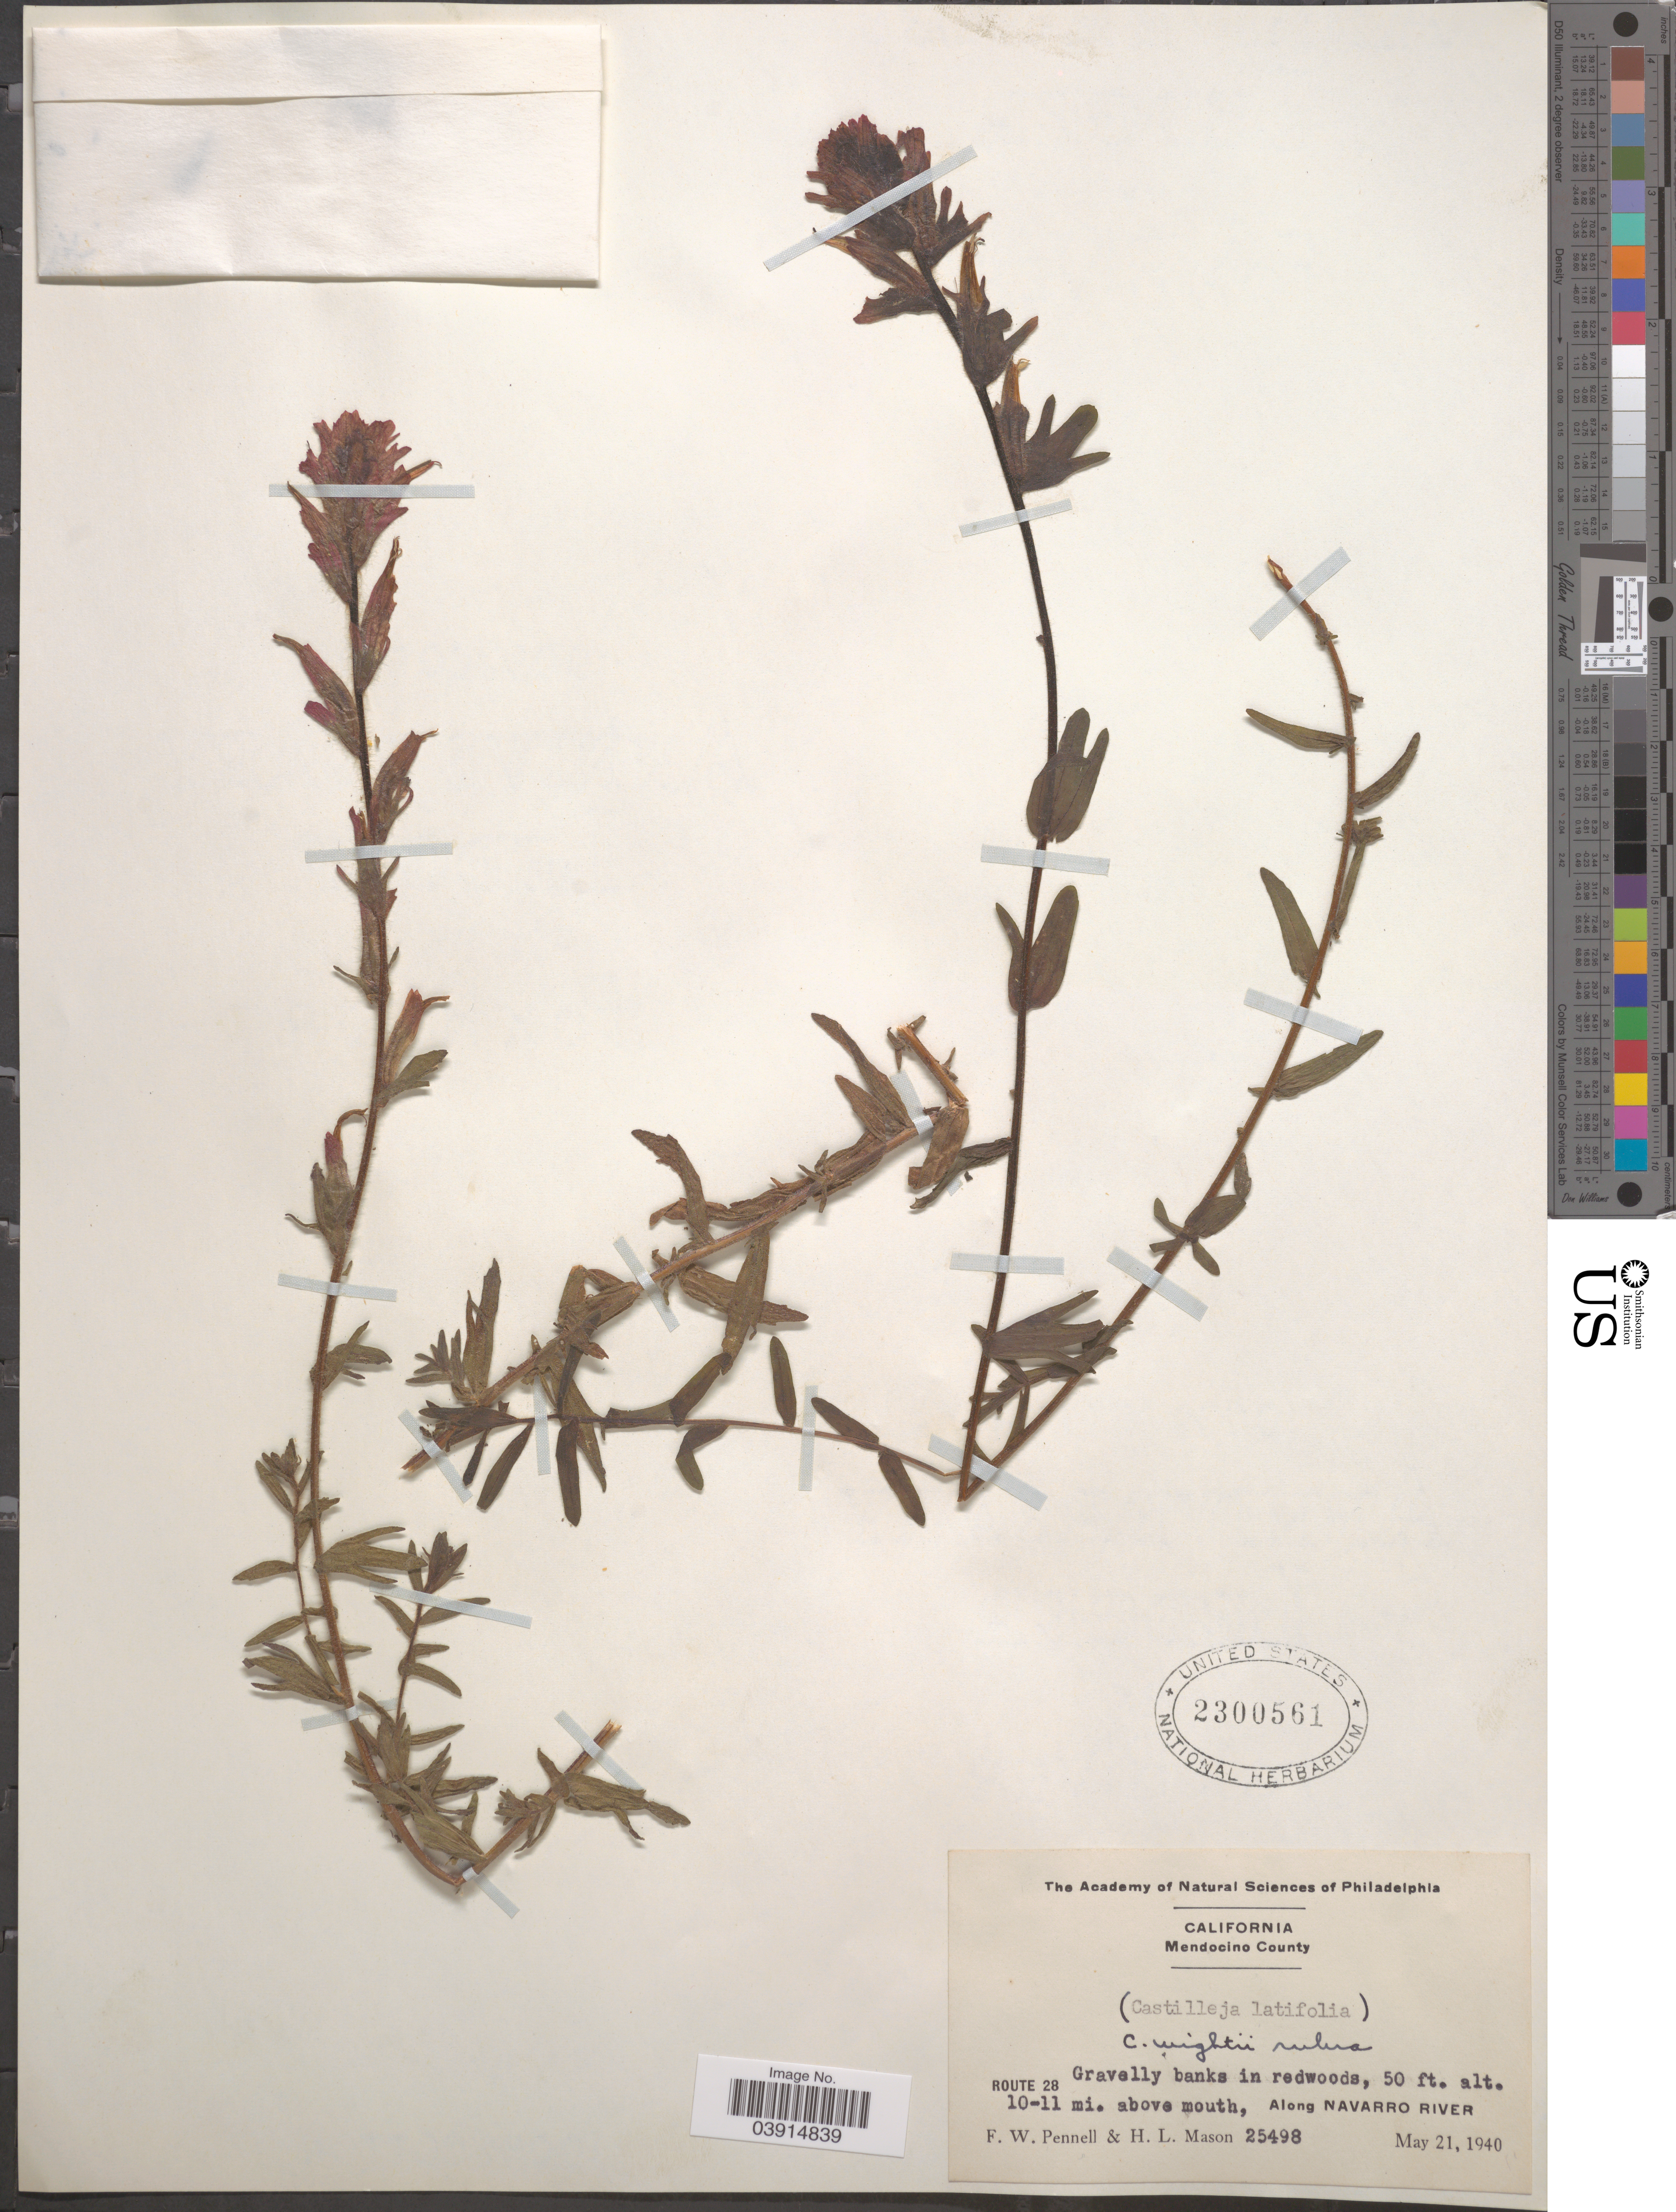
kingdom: Plantae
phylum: Tracheophyta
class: Magnoliopsida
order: Lamiales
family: Orobanchaceae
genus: Castilleja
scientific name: Castilleja sp.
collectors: F. W. Pennell & H. L. Mason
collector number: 25498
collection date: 1940-05-21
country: United States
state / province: California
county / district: Mendocino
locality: Mendocino County. Route 28. Gravelly banks in redwoods, 10-11 mi. above mouth, Along Navarro River.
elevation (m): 15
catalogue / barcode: US 2300561